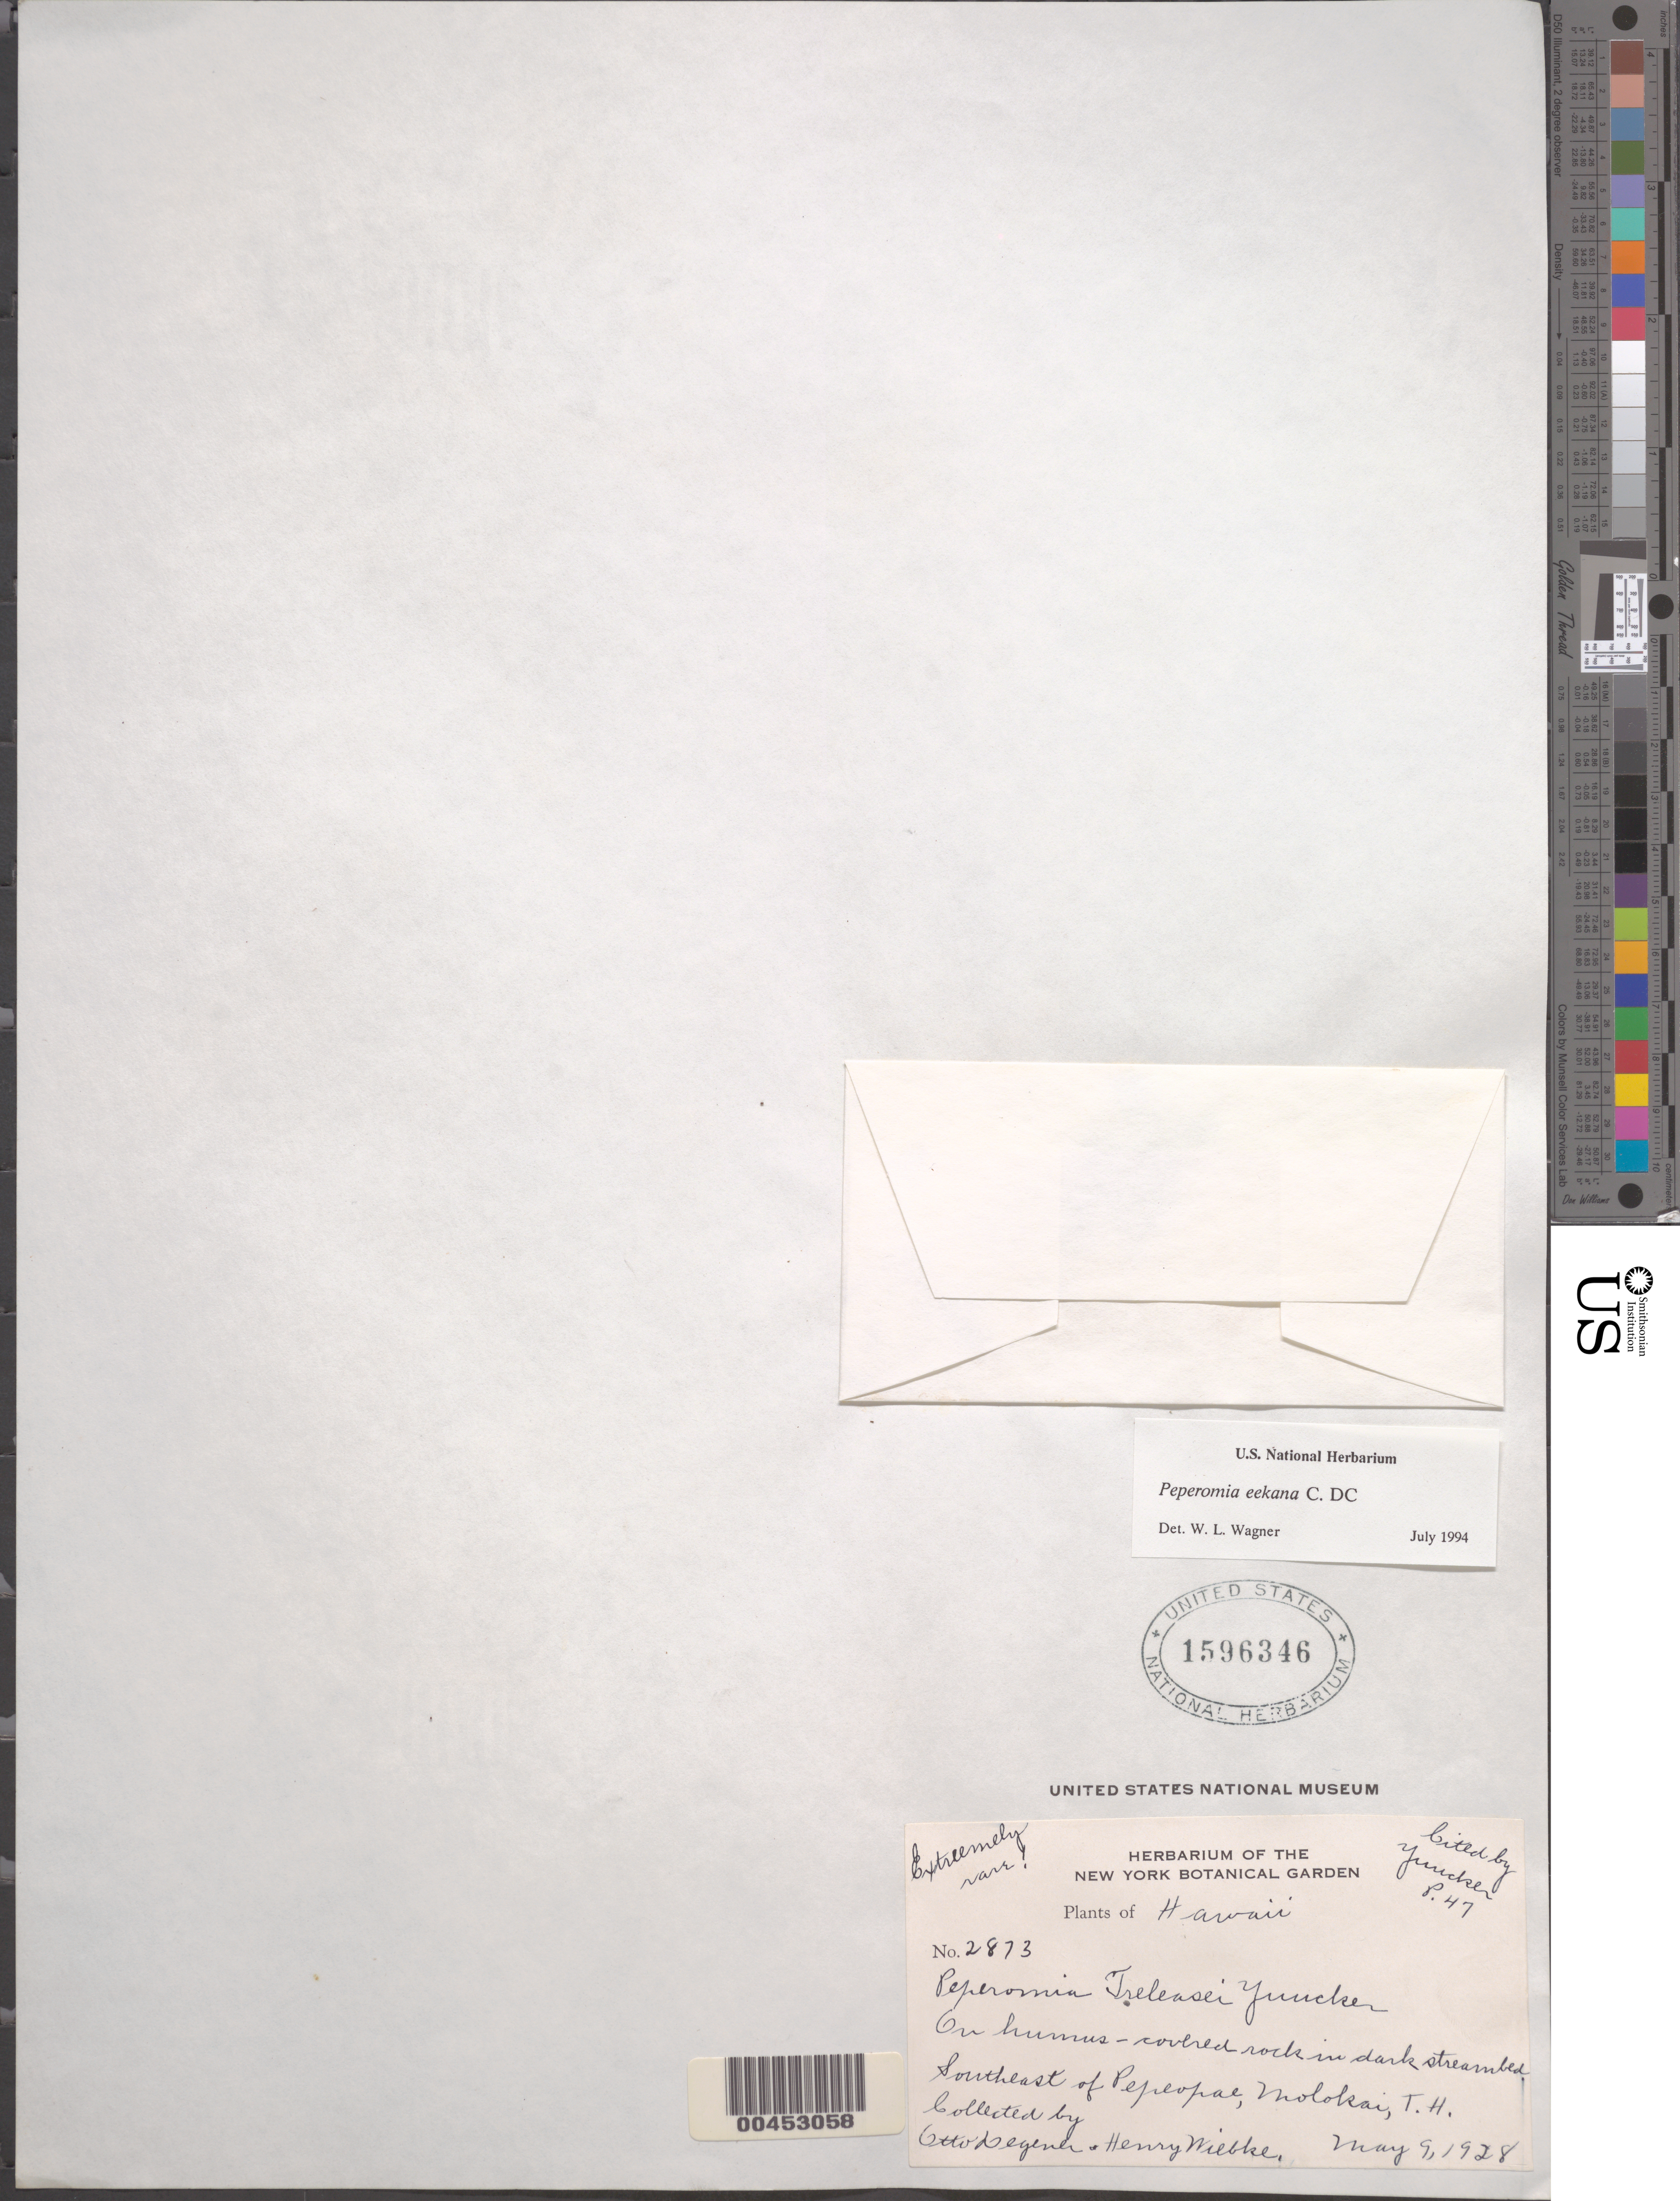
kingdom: Plantae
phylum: Tracheophyta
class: Magnoliopsida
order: Piperales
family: Piperaceae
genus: Peperomia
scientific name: Peperomia eekana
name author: C. DC.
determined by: Wagner, W. L., (BOT), Smithsonian Institution - National Museum of Natural History (UNITED STATES)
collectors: O. Degener & H. Wiebke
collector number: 2873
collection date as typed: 9 May 1928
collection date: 1928-05-09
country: United States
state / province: Hawaii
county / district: Maui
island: Moloka'i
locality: SE of Pepeopae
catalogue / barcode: US 1596346